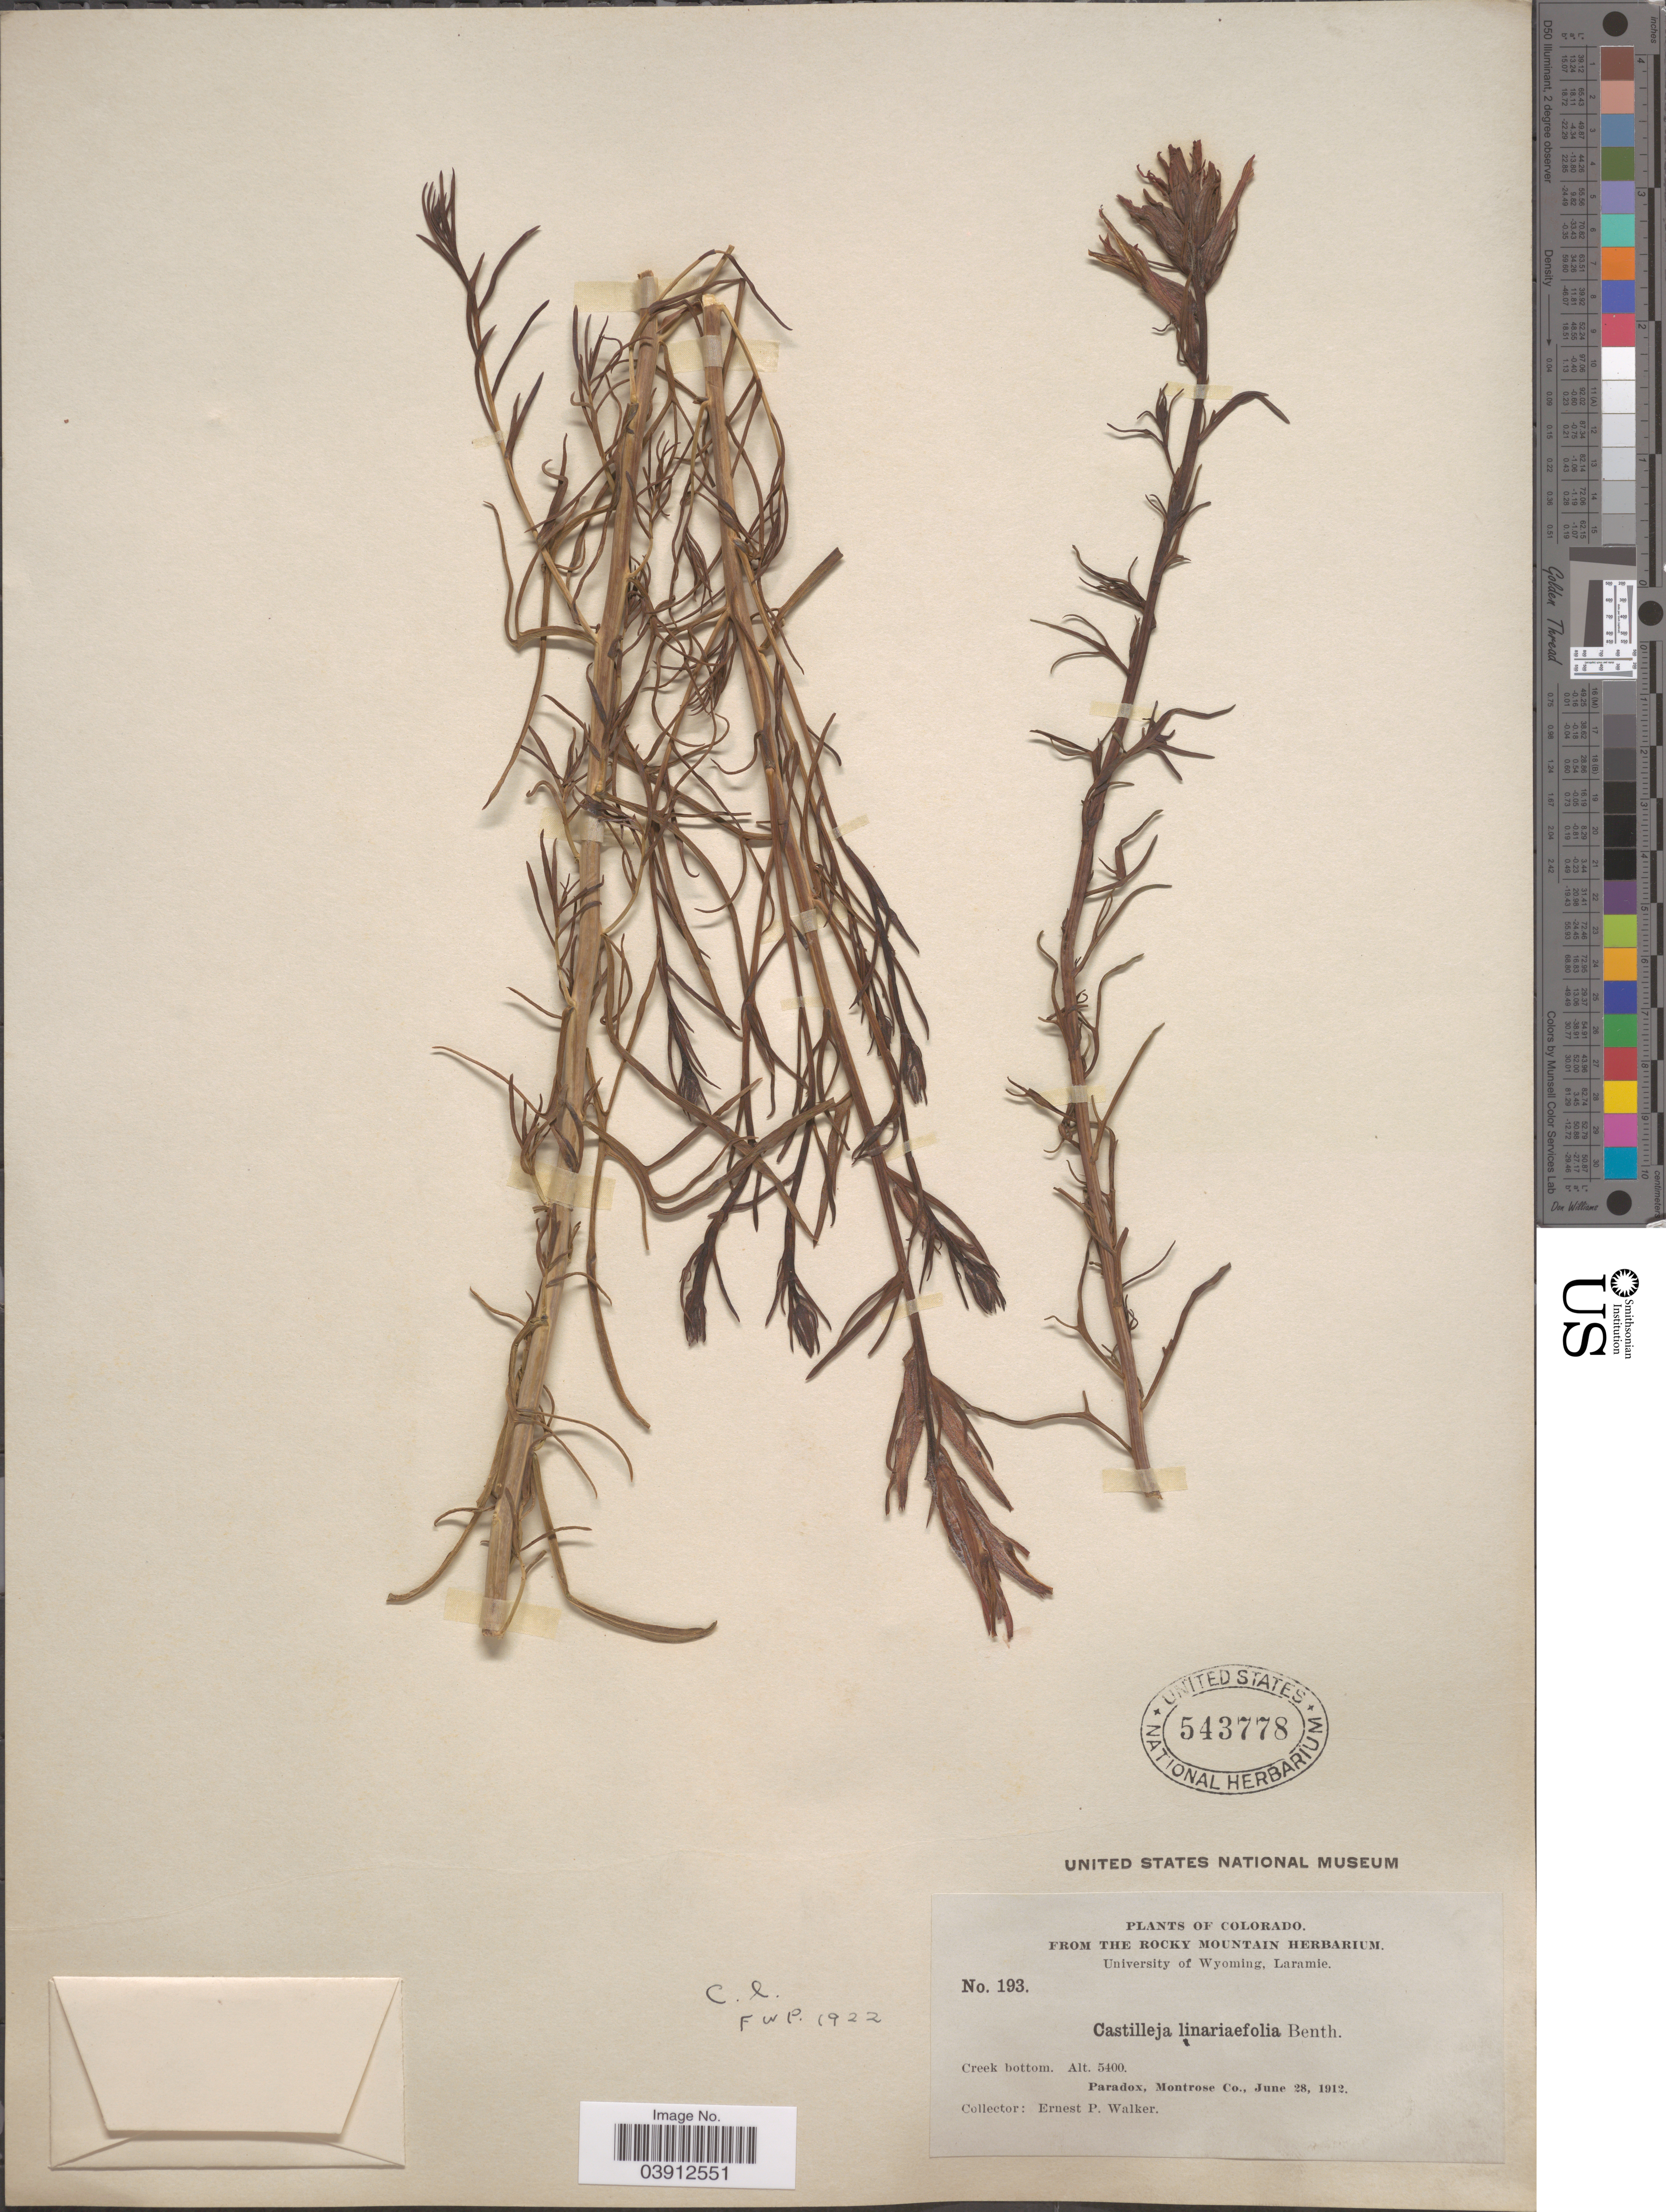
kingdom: Plantae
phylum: Tracheophyta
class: Magnoliopsida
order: Lamiales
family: Orobanchaceae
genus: Castilleja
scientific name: Castilleja linariifolia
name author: Benth.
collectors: E. P. Walker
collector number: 193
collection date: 1912-06-28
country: United States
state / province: Colorado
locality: Creek bottom. Paradox, Montrose Co.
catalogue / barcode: US 543778